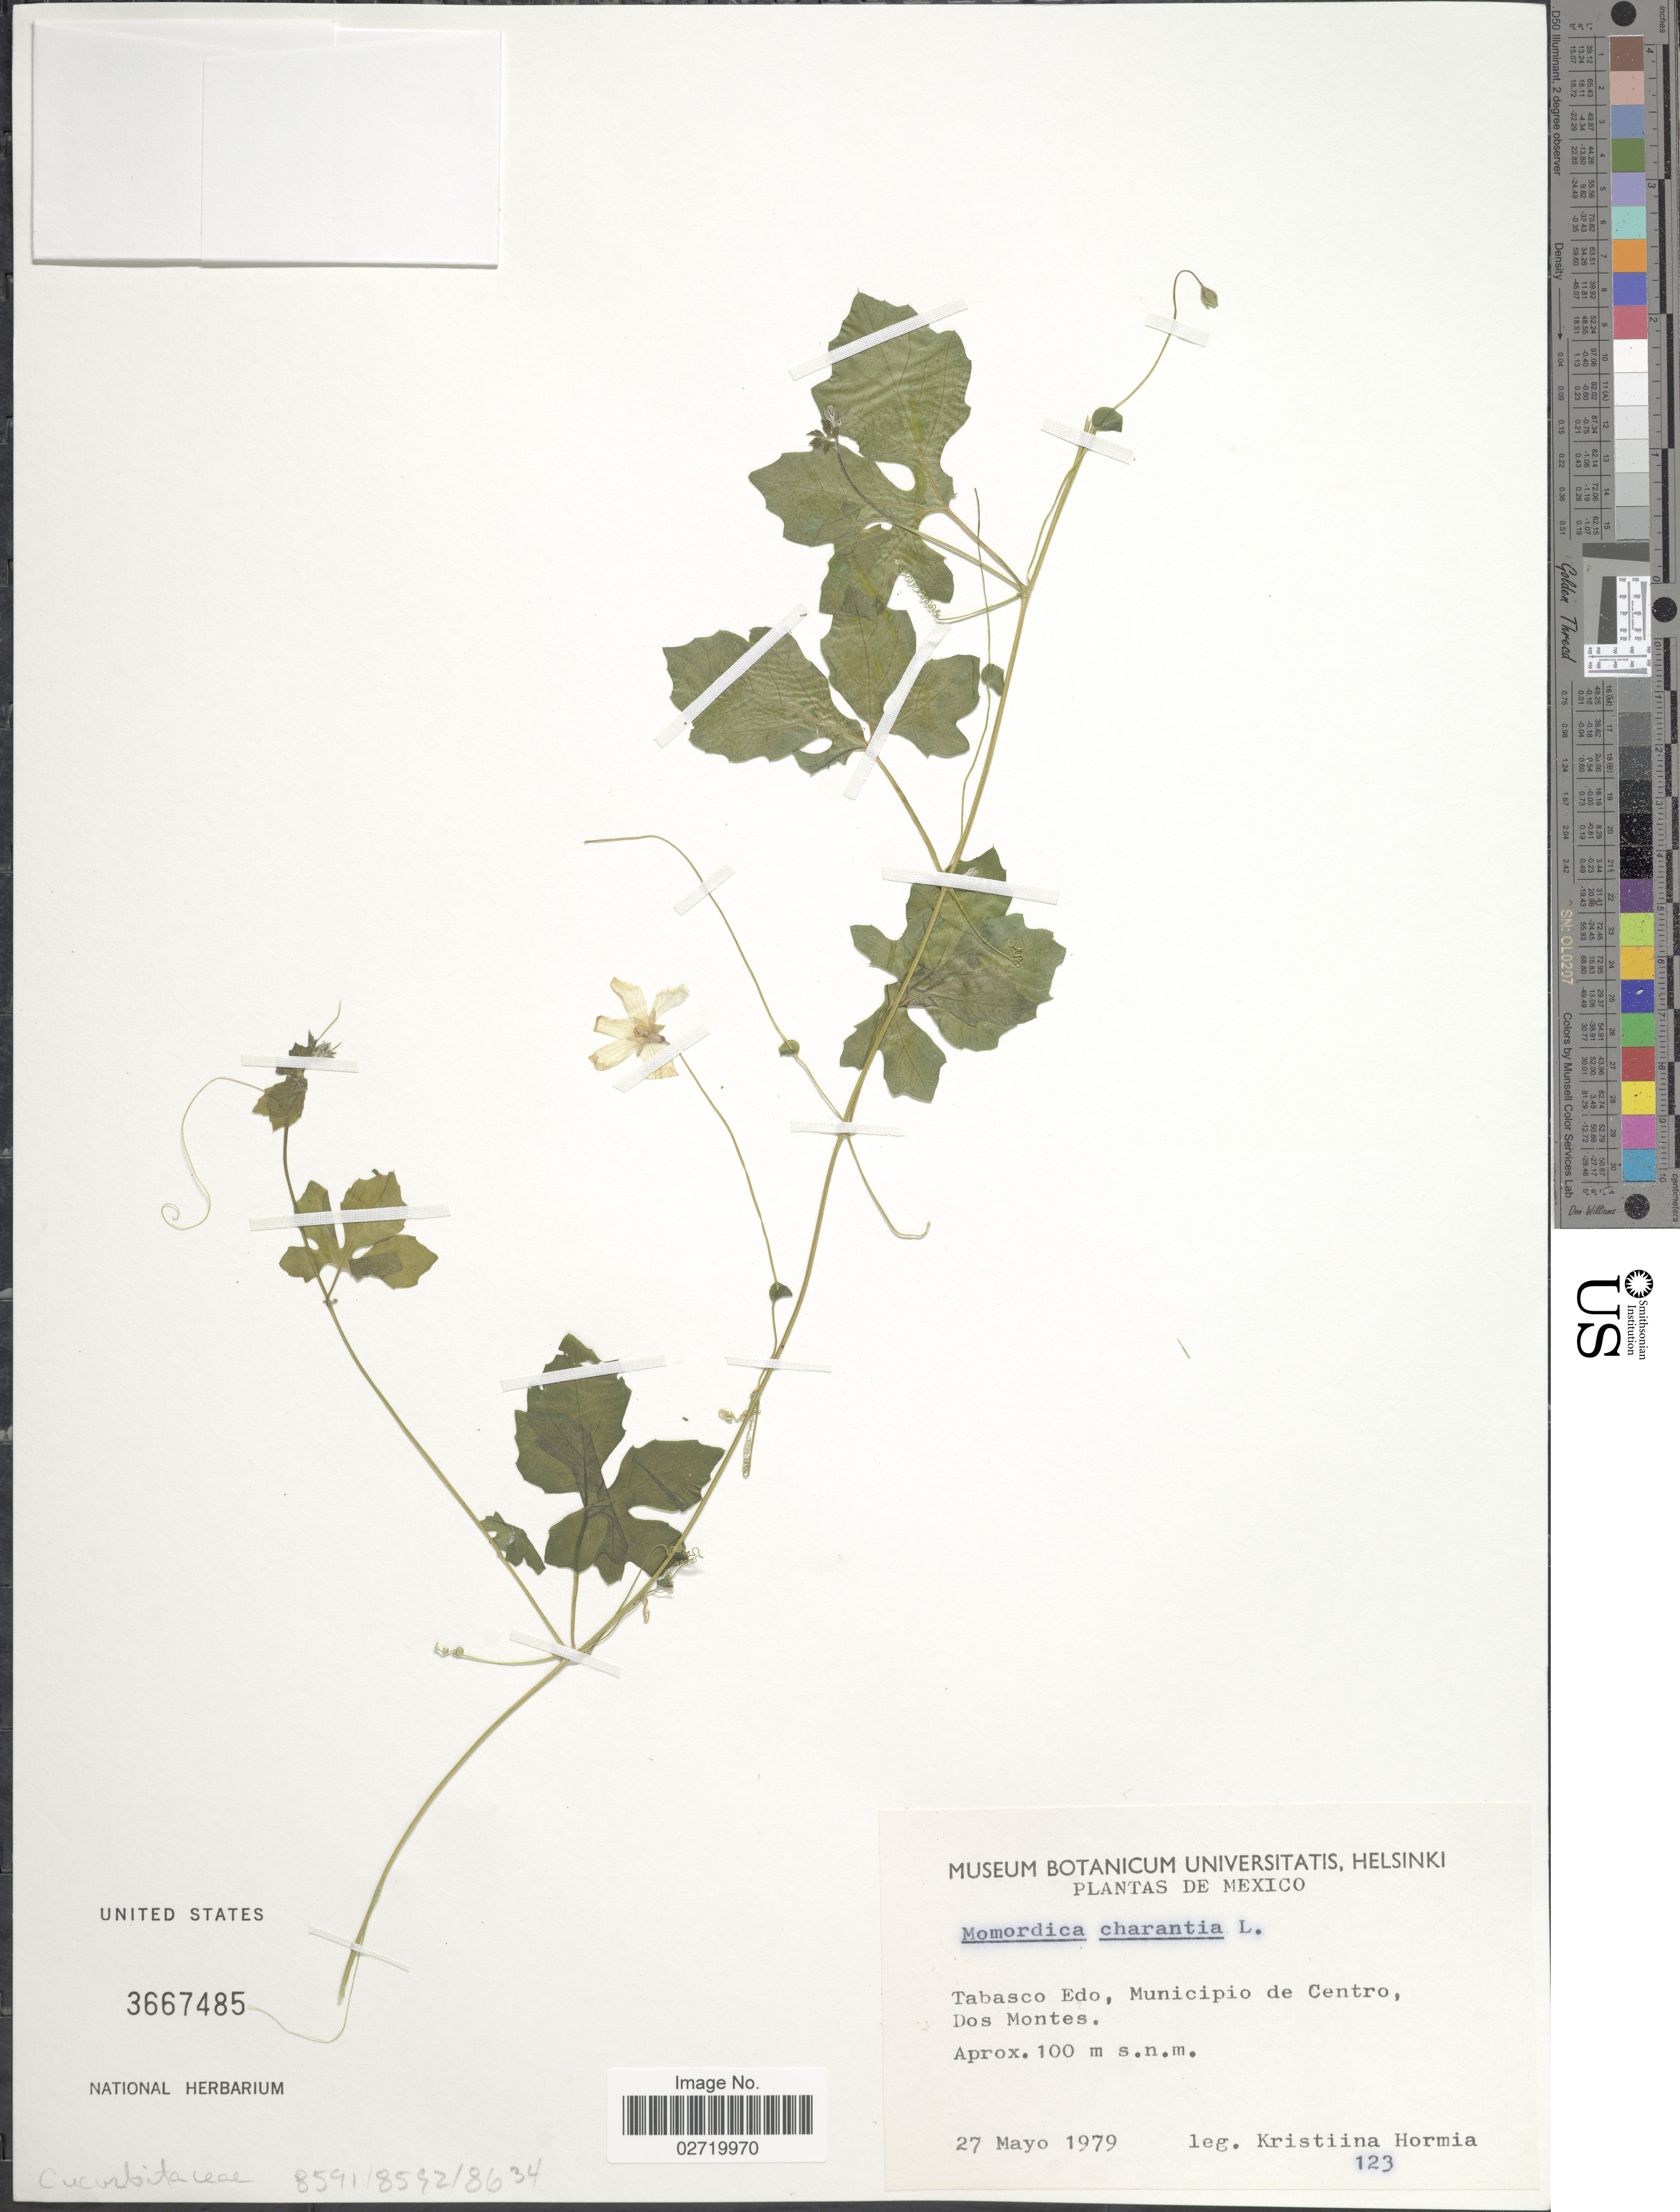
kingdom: Plantae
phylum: Tracheophyta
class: Magnoliopsida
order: Cucurbitales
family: Cucurbitaceae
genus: Momordica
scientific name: Momordica charantia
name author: L.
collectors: K. Hormia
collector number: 123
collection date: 1979-05-27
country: Mexico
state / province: Tabasco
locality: Municipio de Centro, Dos Montes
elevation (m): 100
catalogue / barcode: US 3667485